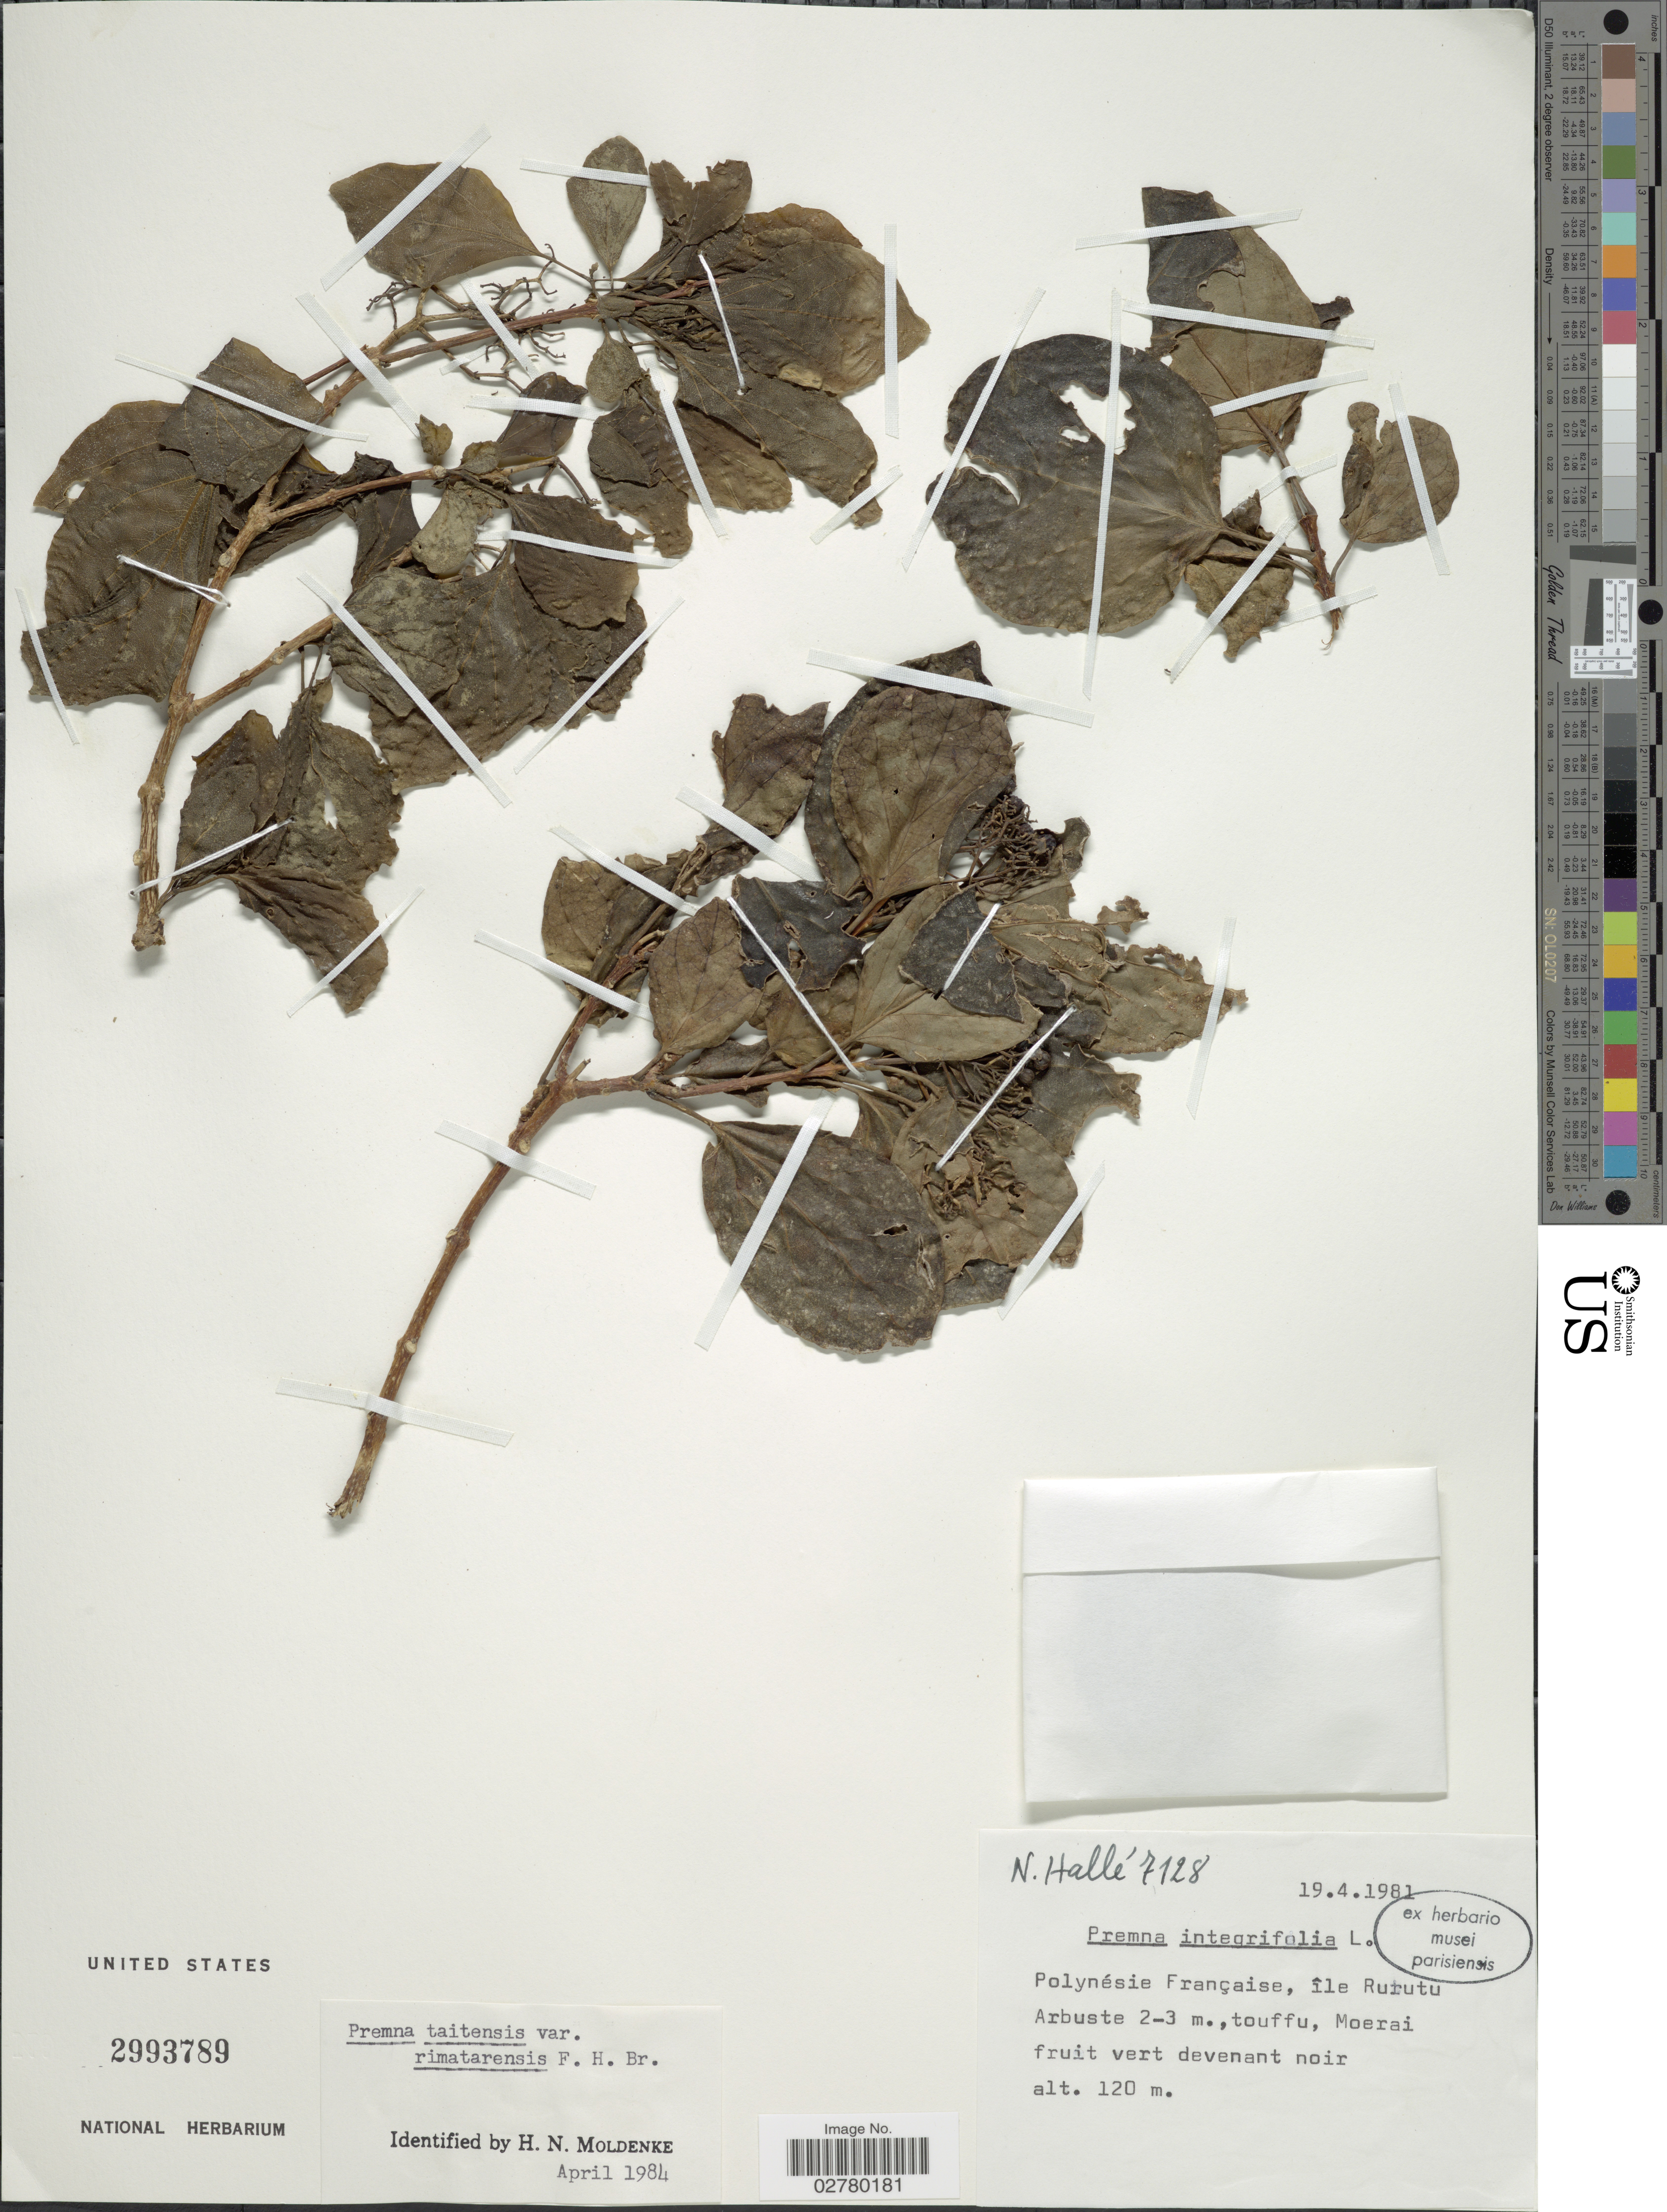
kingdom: Plantae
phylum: Tracheophyta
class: Magnoliopsida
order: Lamiales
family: Lamiaceae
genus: Premna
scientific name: Premna taitensis var. rimatarensis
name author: F. Br.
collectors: N. Hallé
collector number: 7128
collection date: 1981-04-19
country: French Polynesia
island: Rurutu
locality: Île Rurutu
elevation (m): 120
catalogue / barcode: US 2993789